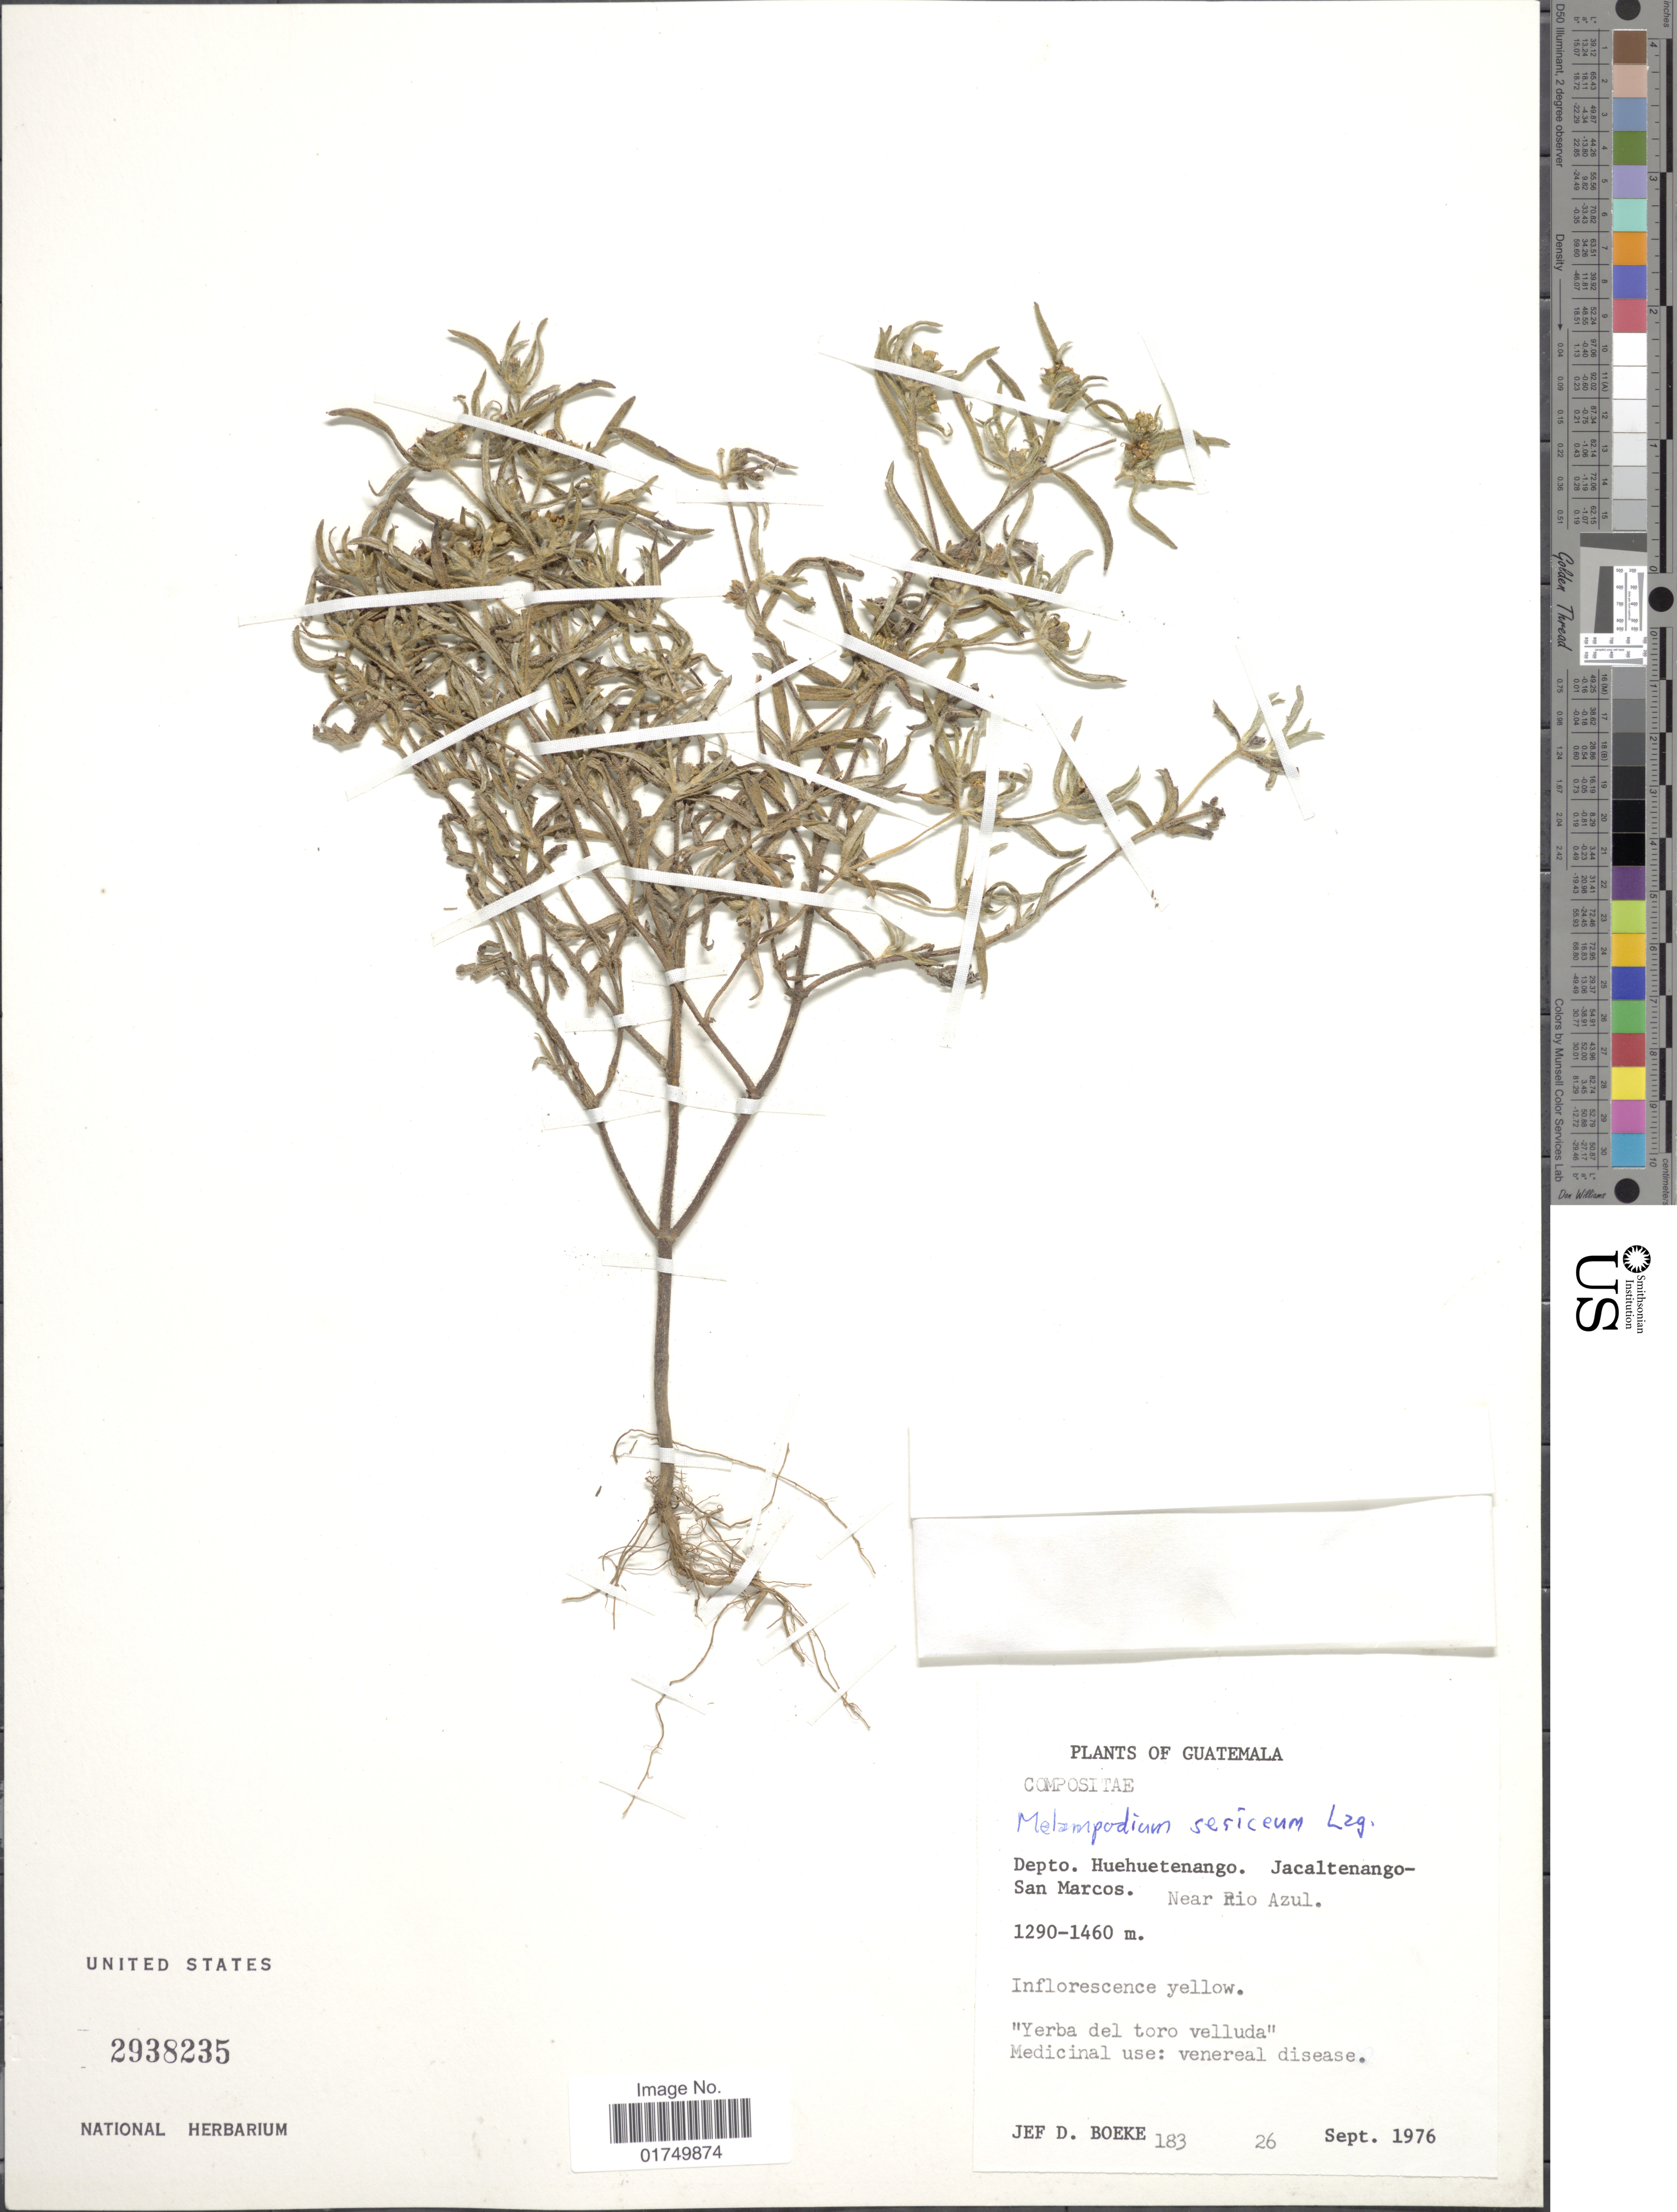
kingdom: Plantae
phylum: Tracheophyta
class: Magnoliopsida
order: Asterales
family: Asteraceae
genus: Melampodium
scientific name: Melampodium sericeum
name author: Kunth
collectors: J. Boeke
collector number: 183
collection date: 1976-09-26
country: Guatemala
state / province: Huehuetenango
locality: Jacaltenango-San Marcos. Near Rio Azul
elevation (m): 1290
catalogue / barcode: US 2938235